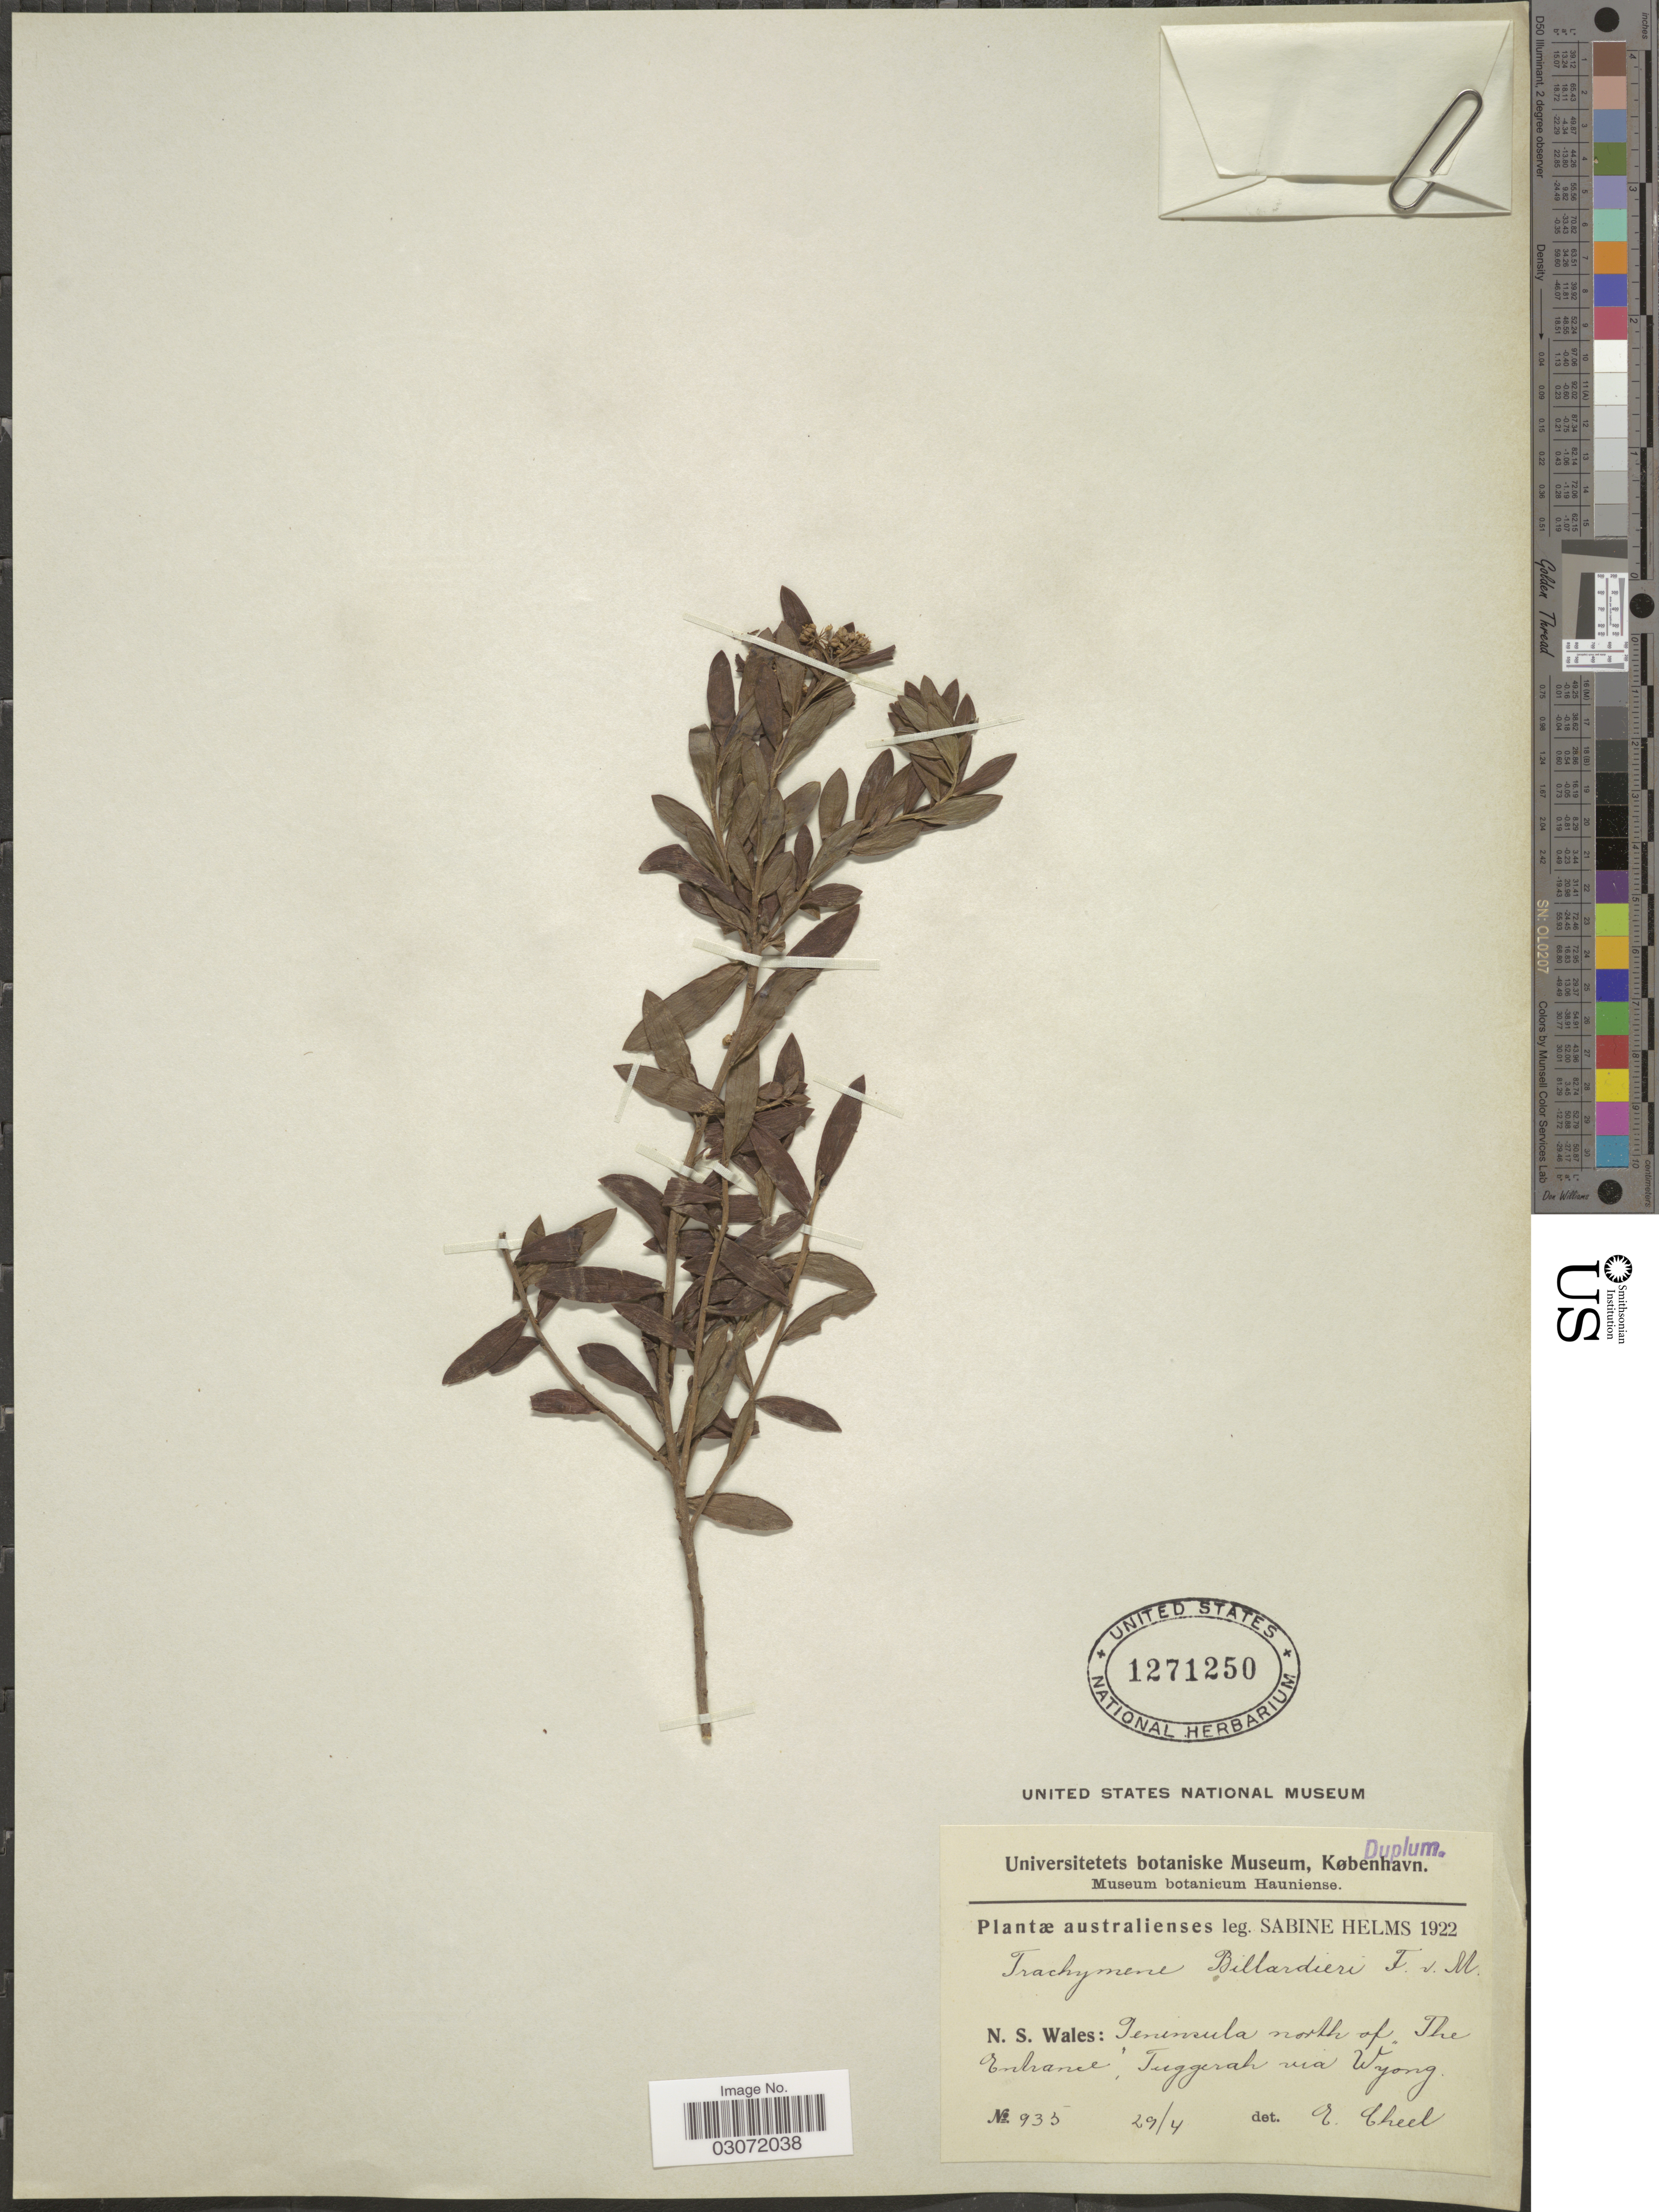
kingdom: Plantae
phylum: Tracheophyta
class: Magnoliopsida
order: Apiales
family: Apiaceae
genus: Platysace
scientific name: Platysace lanceolata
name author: Druce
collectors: S. Helms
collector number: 935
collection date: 1922-04-29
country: Australia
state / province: New South Wales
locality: N. S. Wales: Peninsula north of The Entrance, Tuggerah via Wyong.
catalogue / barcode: US 1271250